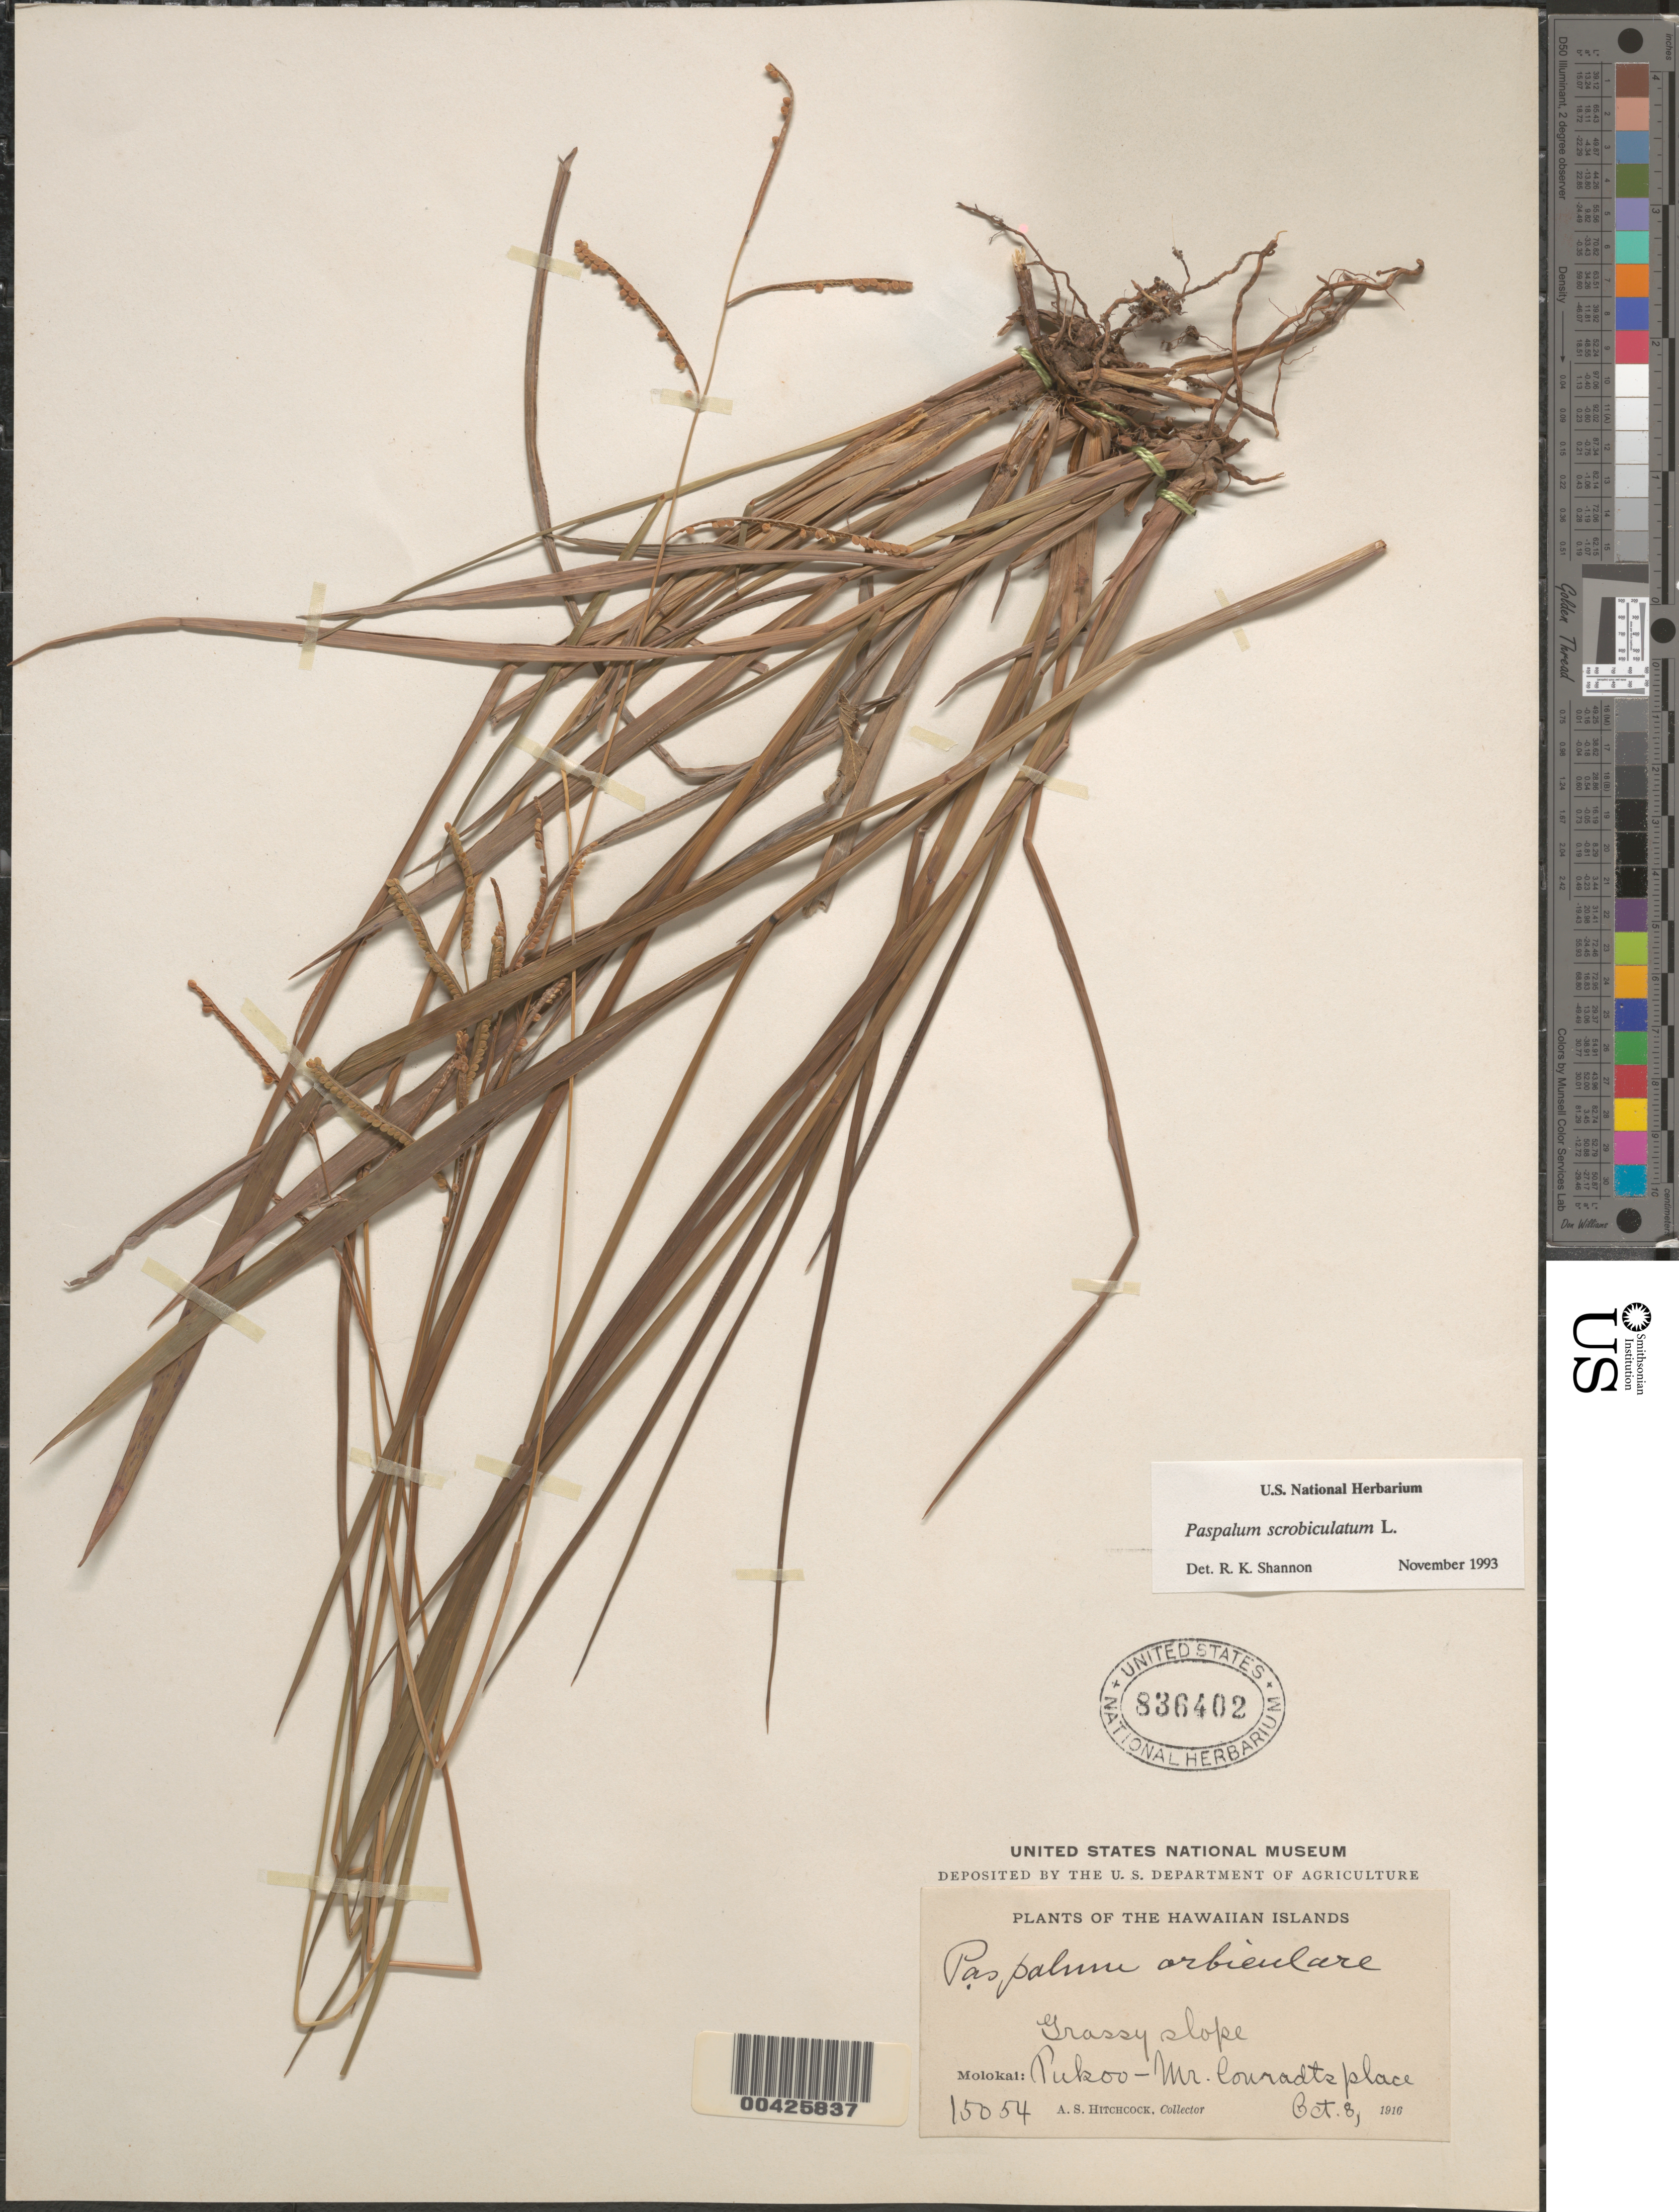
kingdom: Plantae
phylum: Tracheophyta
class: Liliopsida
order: Poales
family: Poaceae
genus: Paspalum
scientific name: Paspalum scrobiculatum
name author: L.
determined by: Shannon, R. K., (UNITED STATES)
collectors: A. S. Hitchcock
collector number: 15054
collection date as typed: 8 Oct 1916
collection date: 1916-10-08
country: United States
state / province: Hawaii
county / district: Maui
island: Moloka'i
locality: Pukoo - Mr. Conradt's place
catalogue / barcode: US 836402